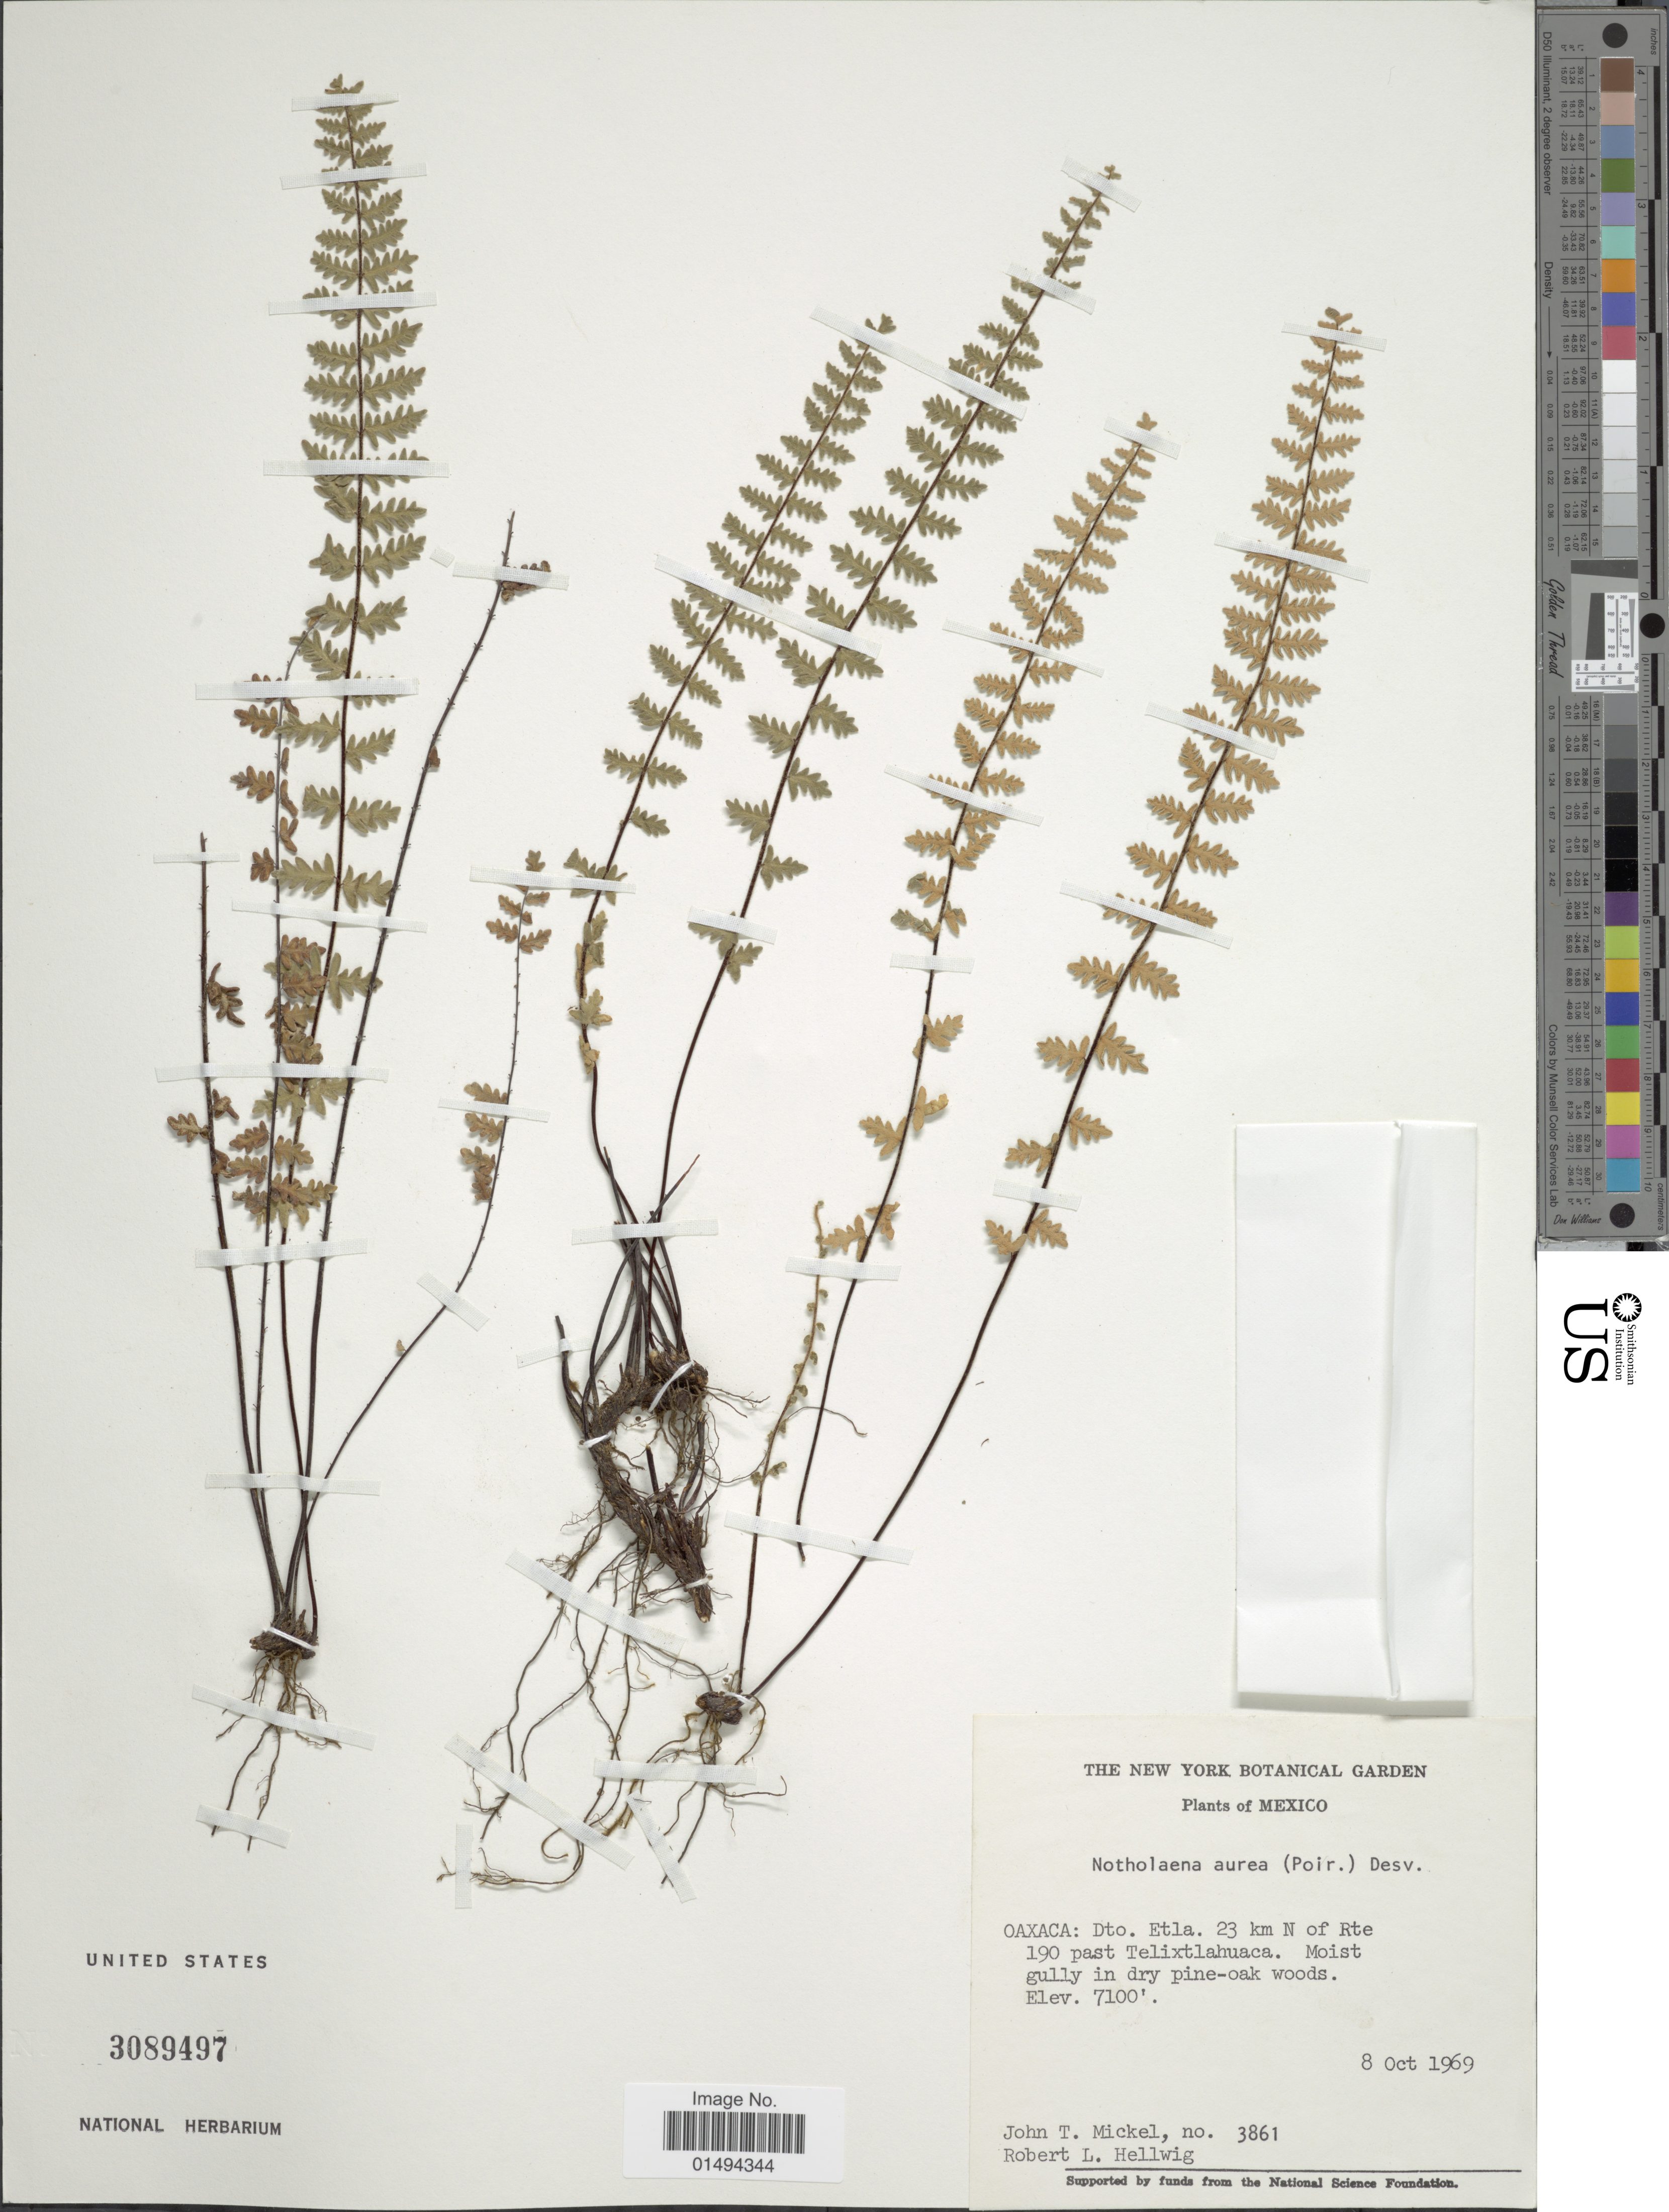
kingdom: Plantae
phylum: Tracheophyta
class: Polypodiopsida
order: Polypodiales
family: Pteridaceae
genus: Myriopteris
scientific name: Myriopteris aurea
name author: (Poir.) Grusz & Windham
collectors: J. T. Mickel & R. Hellwig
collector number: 3861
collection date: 1969-09-08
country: Mexico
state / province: Oaxaca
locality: Dto. Etla. 23 km N of Rte 190 past Telixtlahuaca. Moist gully in dry pine - oak woods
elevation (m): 2164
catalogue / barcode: US 3089497